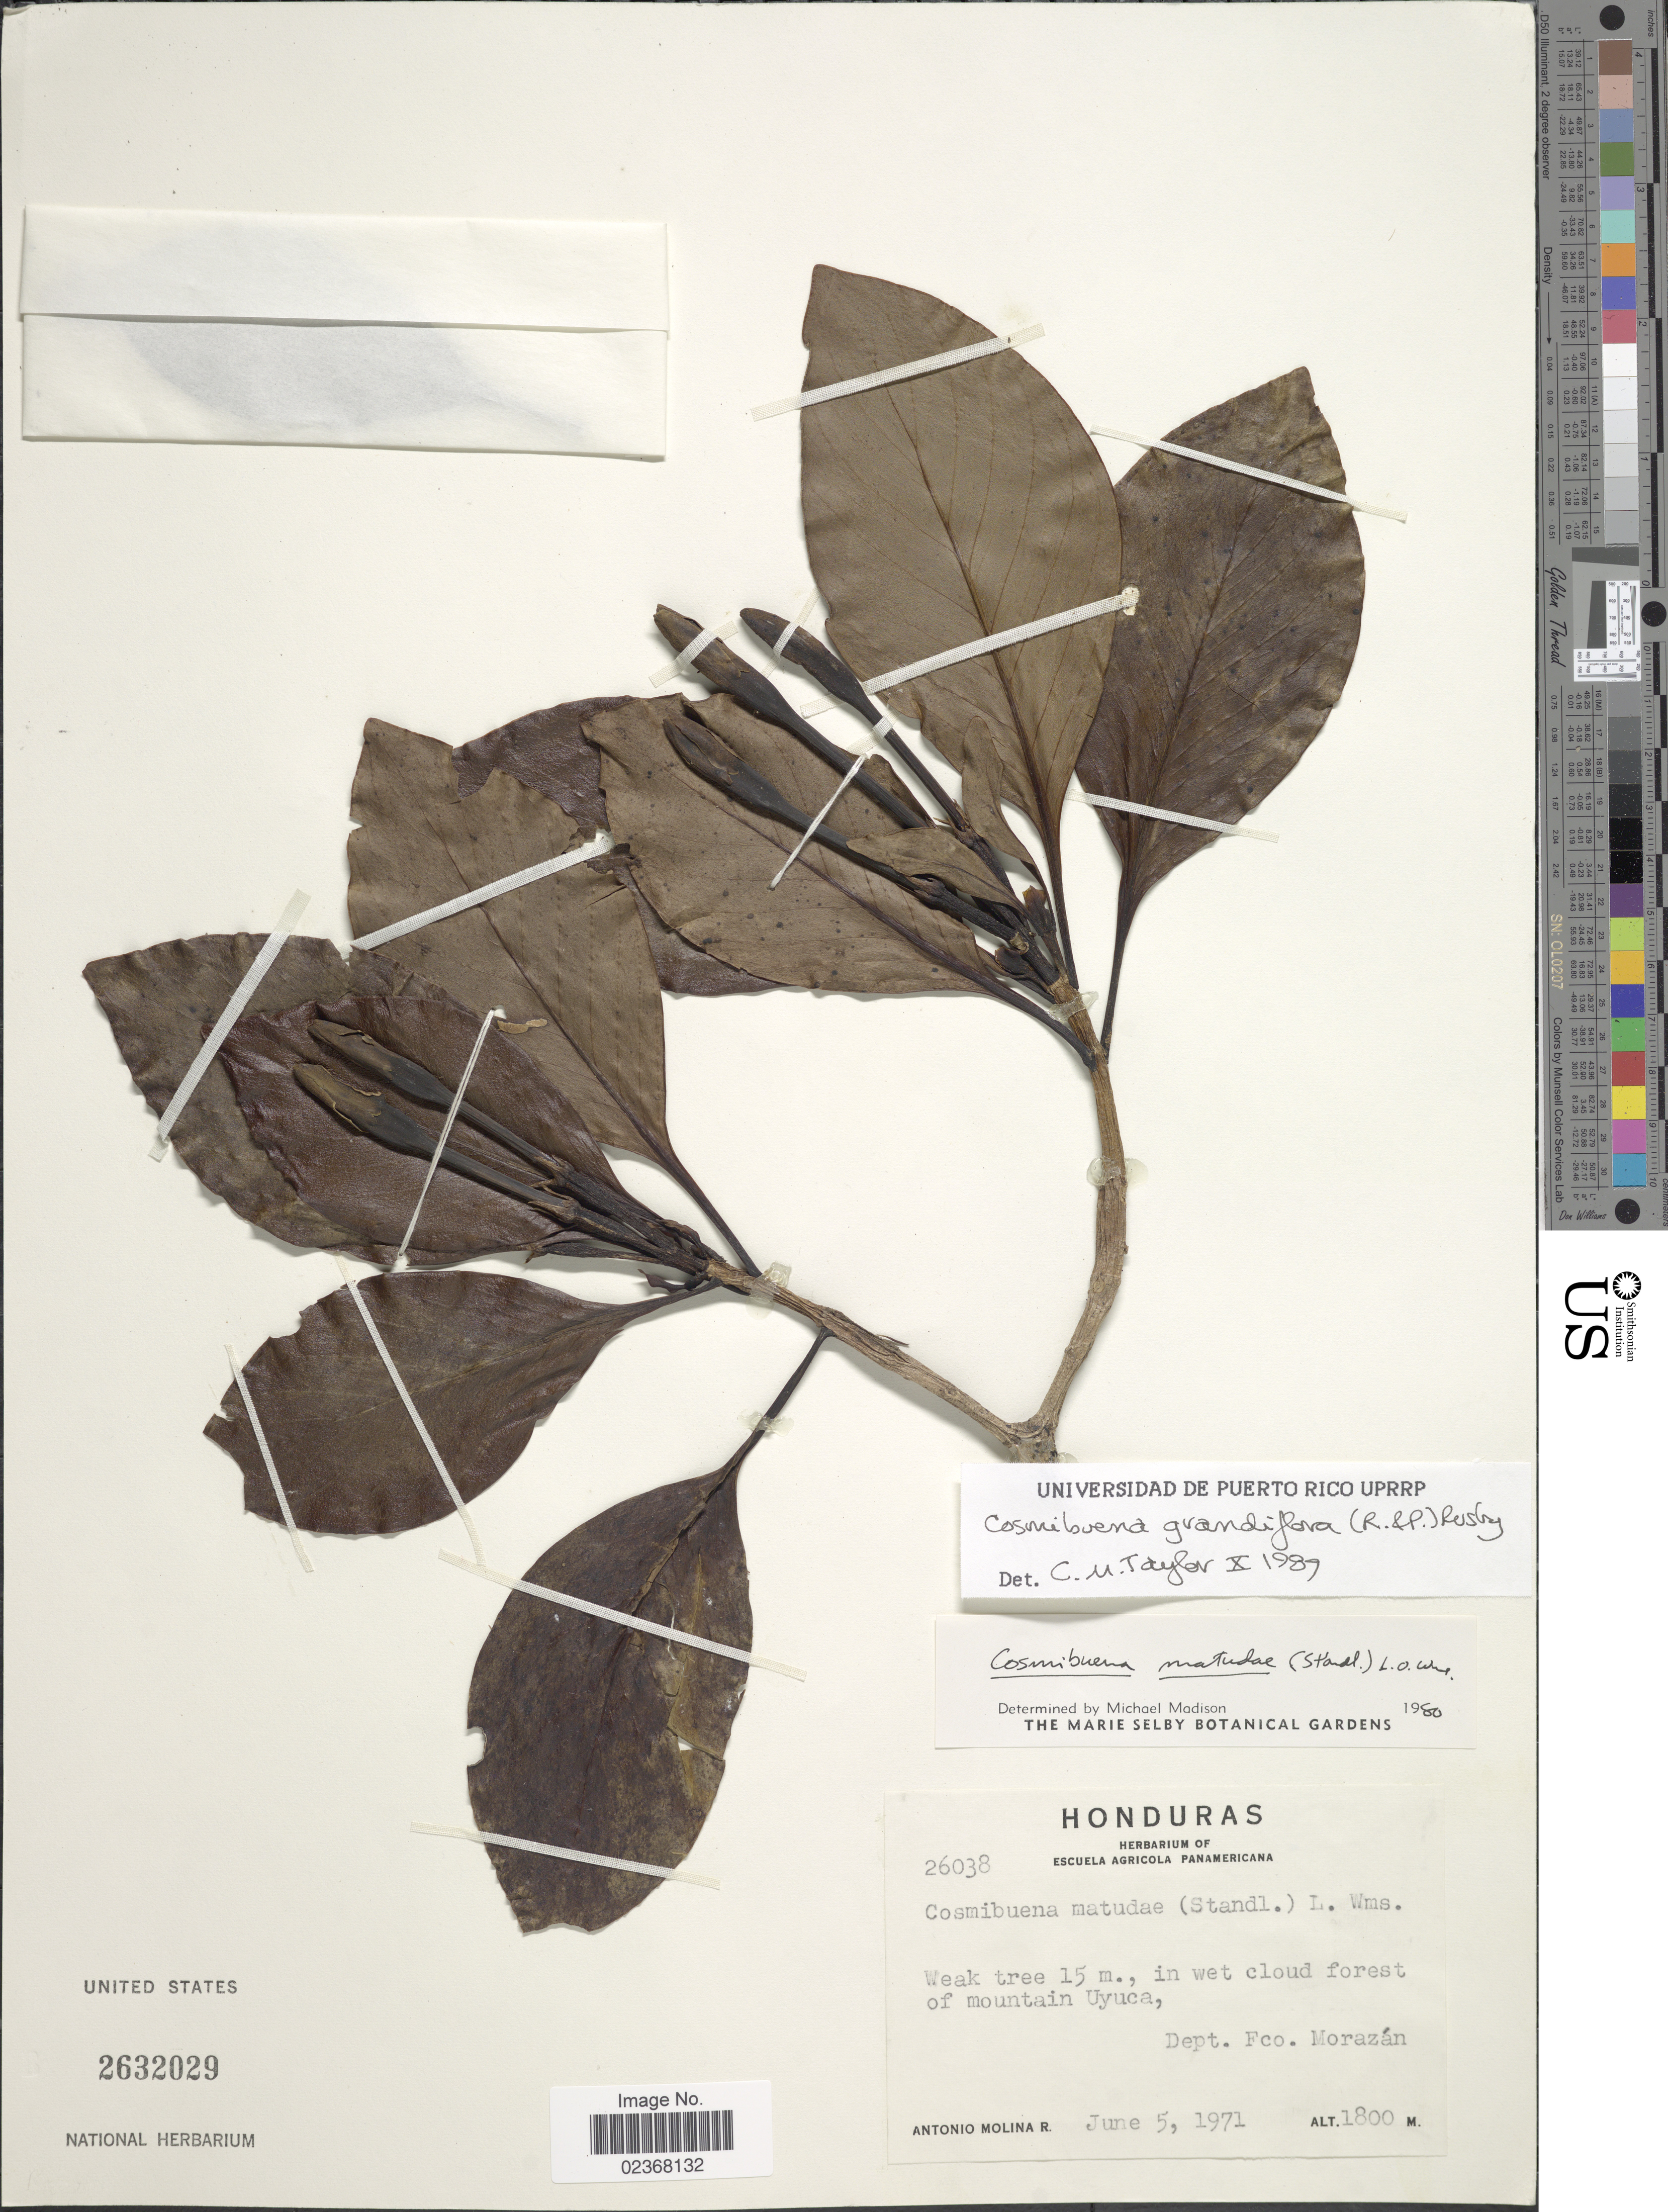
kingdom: Plantae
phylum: Tracheophyta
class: Magnoliopsida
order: Gentianales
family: Rubiaceae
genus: Cosmibuena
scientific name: Cosmibuena grandiflora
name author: (Rose & Pav.) Rusby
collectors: A. Molina R.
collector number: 26038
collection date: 1971-06-05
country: Honduras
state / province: Fco. Morazán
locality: In wet cloud forest, of mountain Uyuca, Dept. Fco. Morazan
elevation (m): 1800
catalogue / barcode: US 2632029